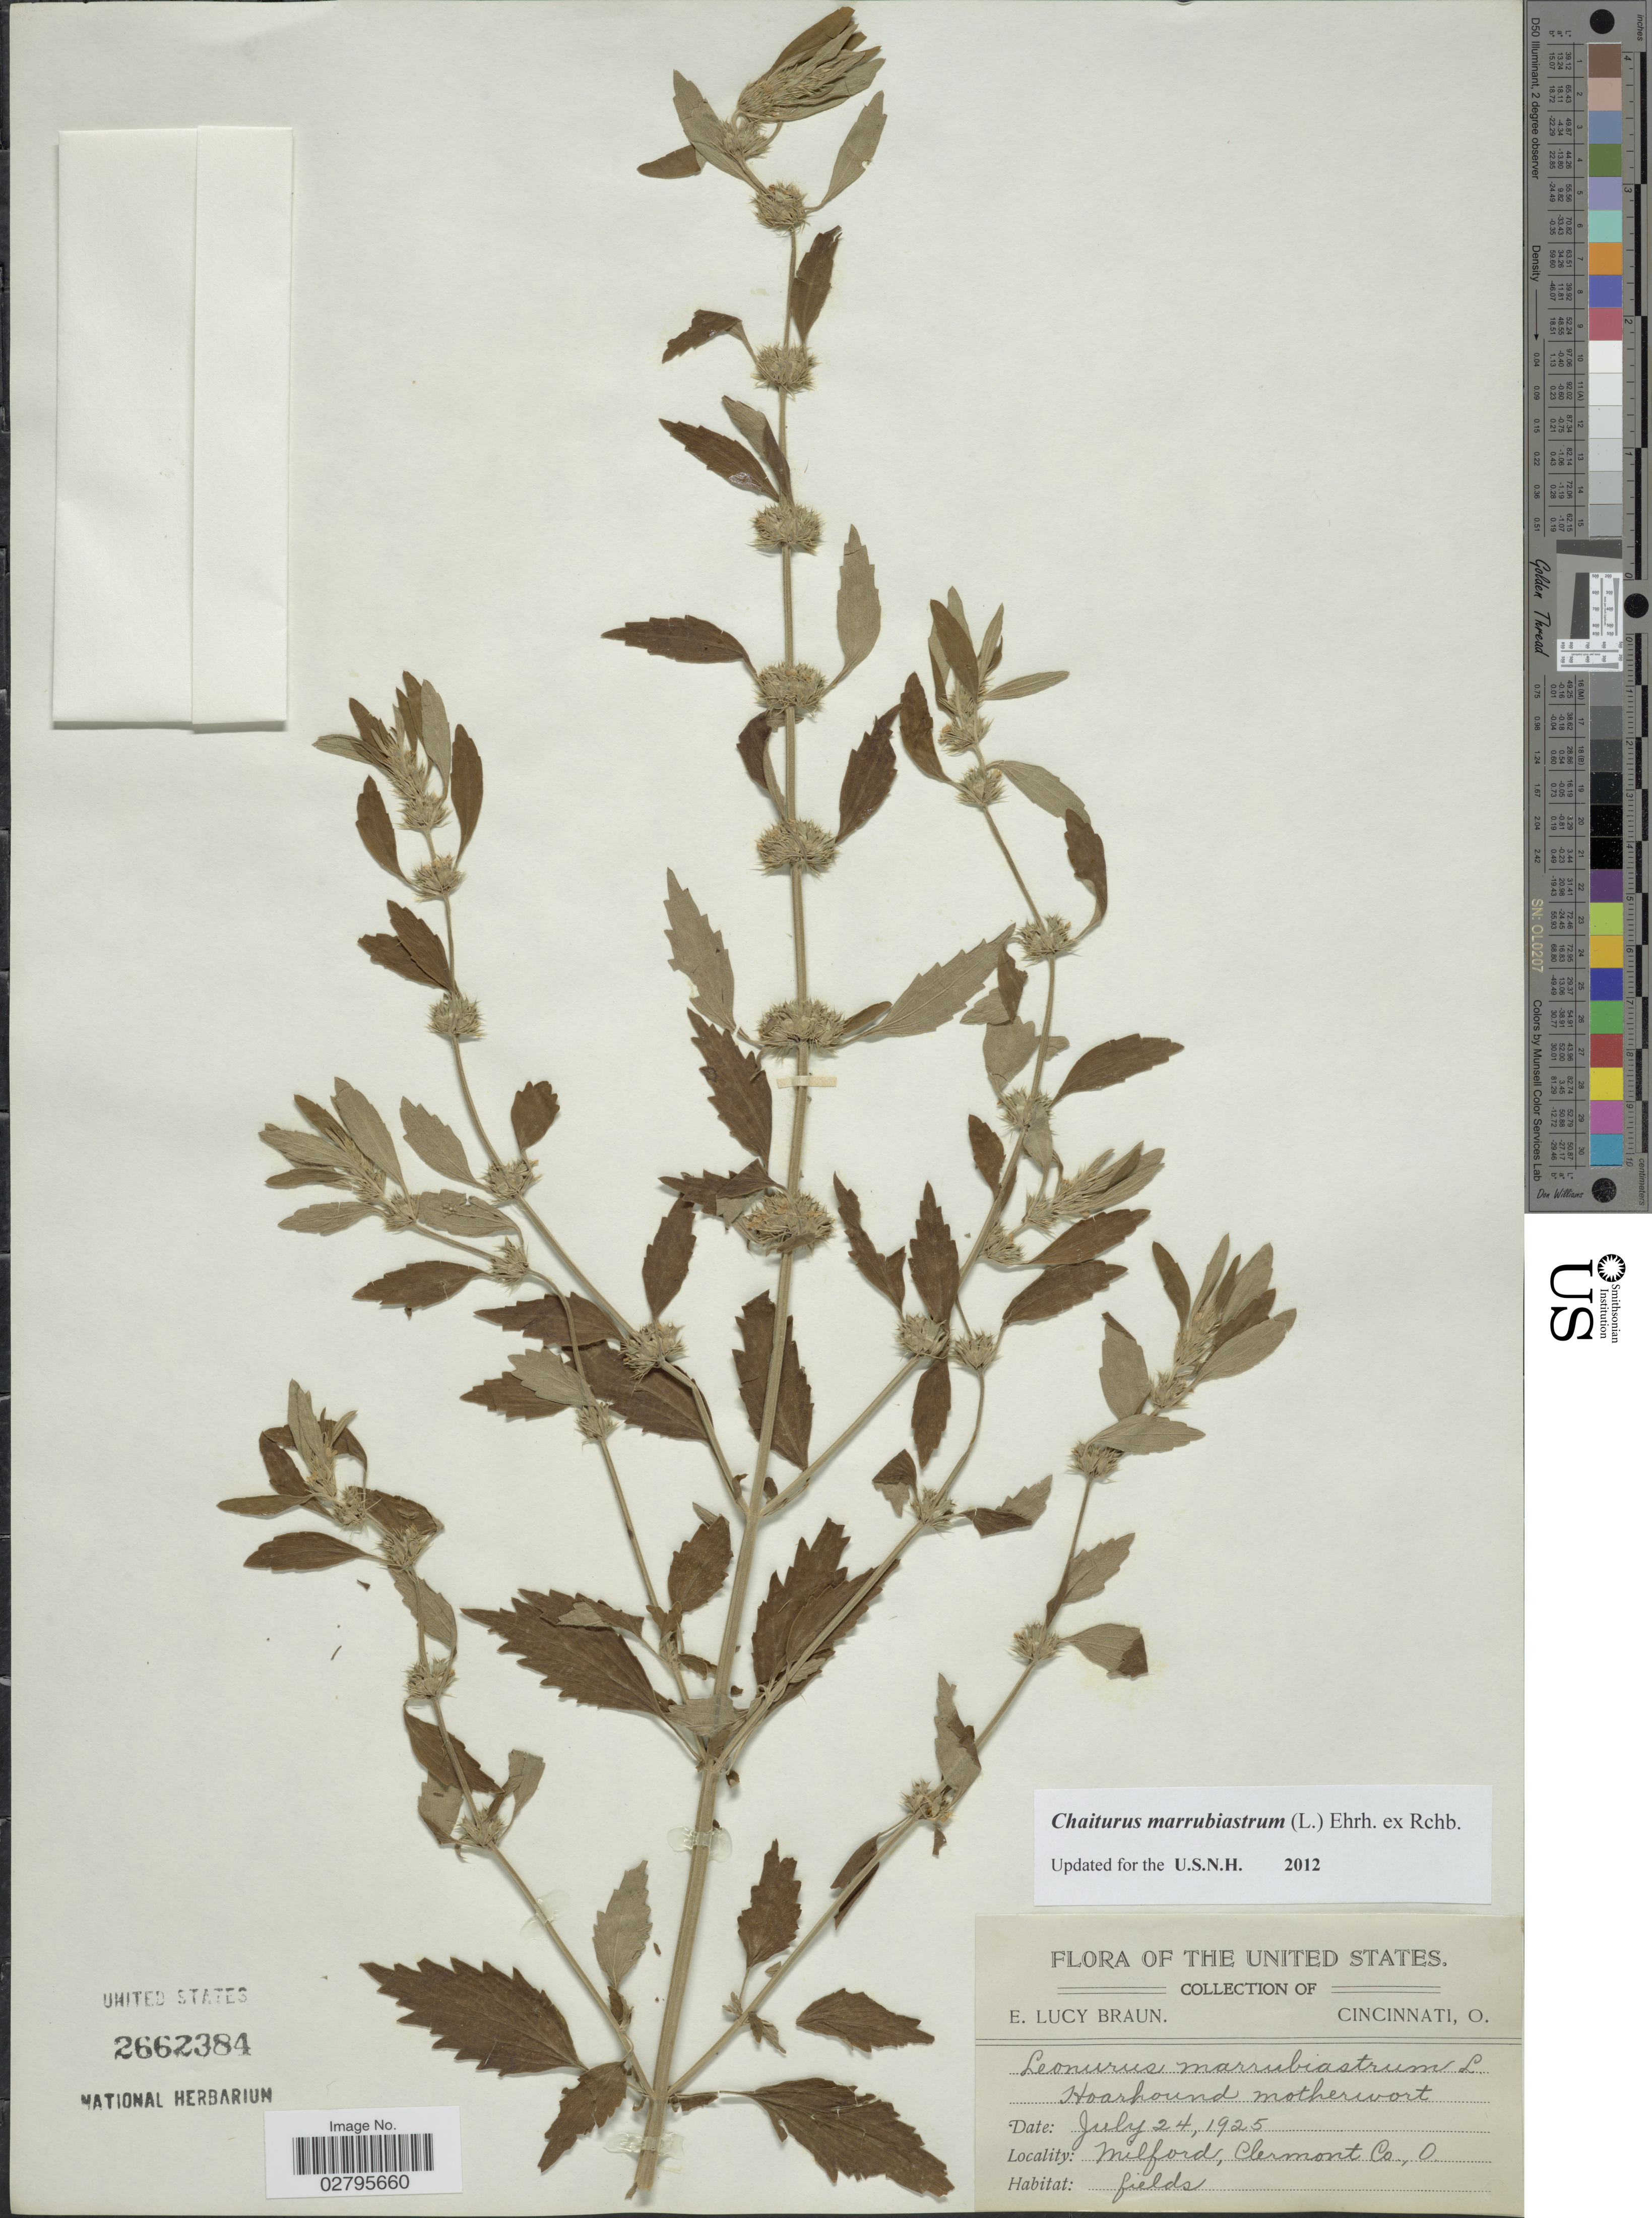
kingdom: Plantae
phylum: Tracheophyta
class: Magnoliopsida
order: Lamiales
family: Lamiaceae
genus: Chaiturus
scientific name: Chaiturus marrubiastrum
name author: (L.) Rchb.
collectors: E. L. Braun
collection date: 1925-07-24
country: United States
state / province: Ohio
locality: Milford, Clermont Co.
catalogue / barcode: US 2662384